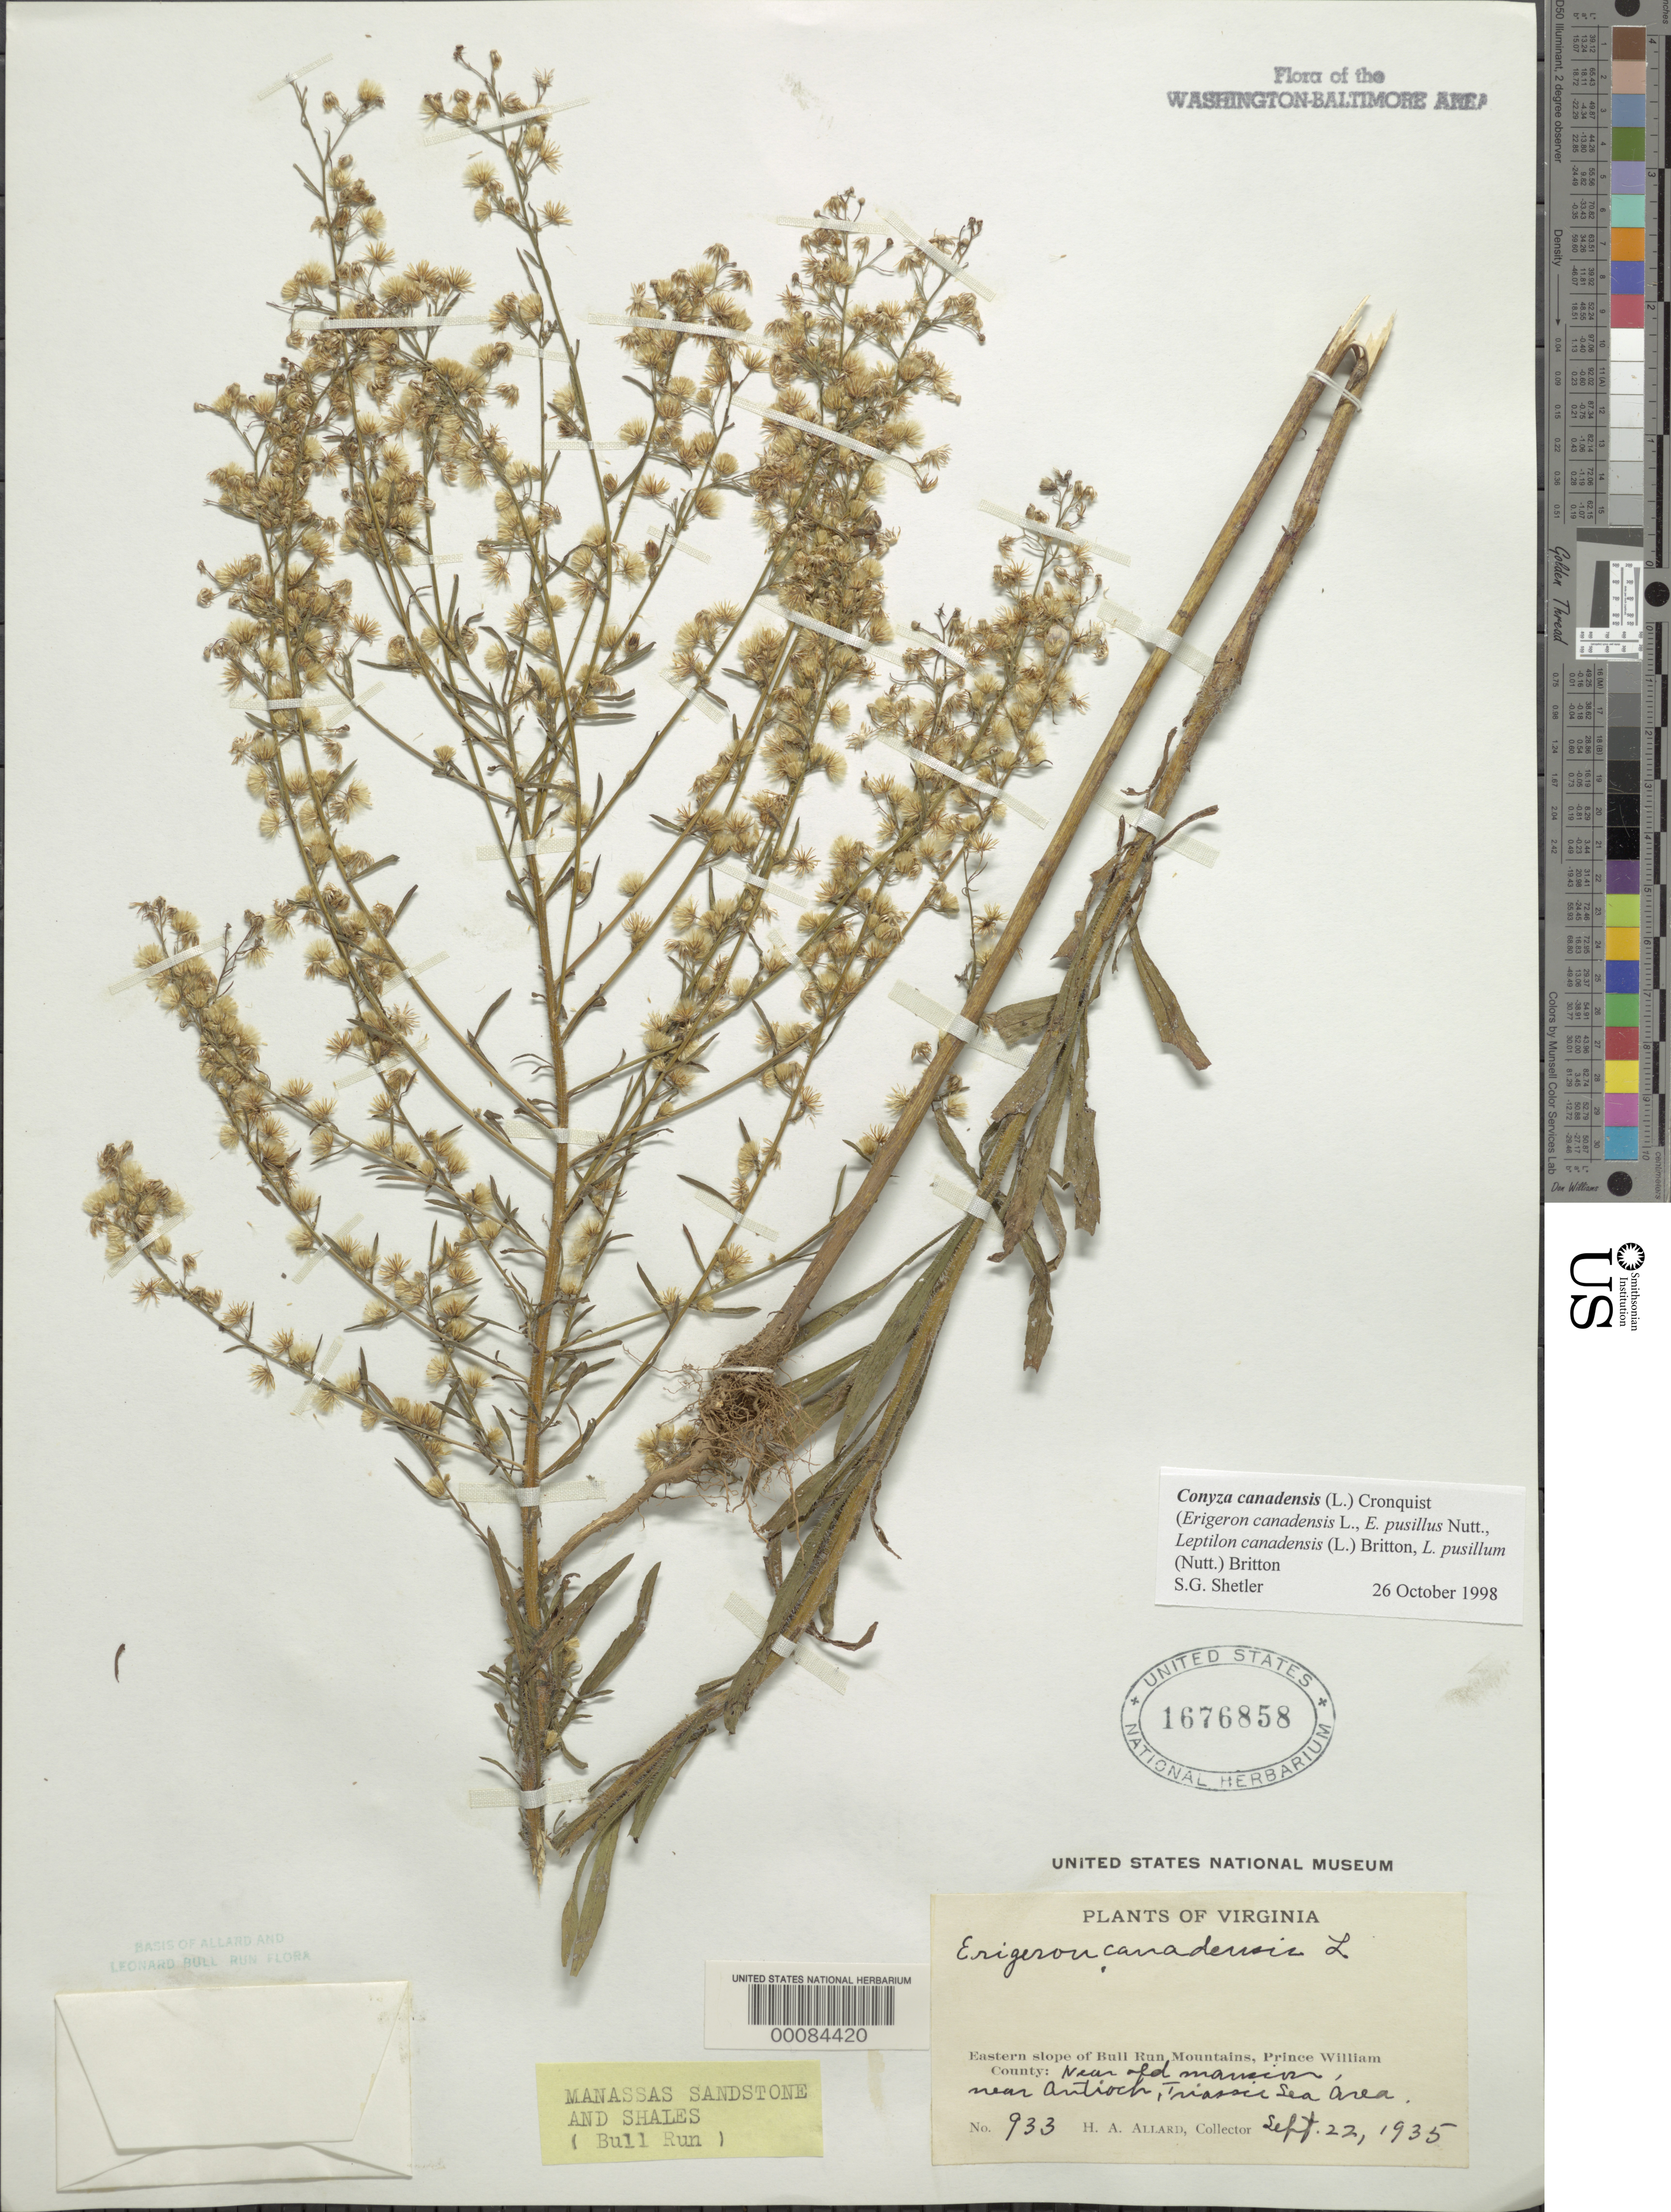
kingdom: Plantae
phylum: Tracheophyta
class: Magnoliopsida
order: Asterales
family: Asteraceae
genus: Conyza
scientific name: Conyza canadensis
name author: (L.) Cronq.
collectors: H. A. Allard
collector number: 933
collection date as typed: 22 Sep 1935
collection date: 1935-09-22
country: United States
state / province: Virginia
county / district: Prince William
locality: Antioch vicinity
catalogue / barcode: US 1676858